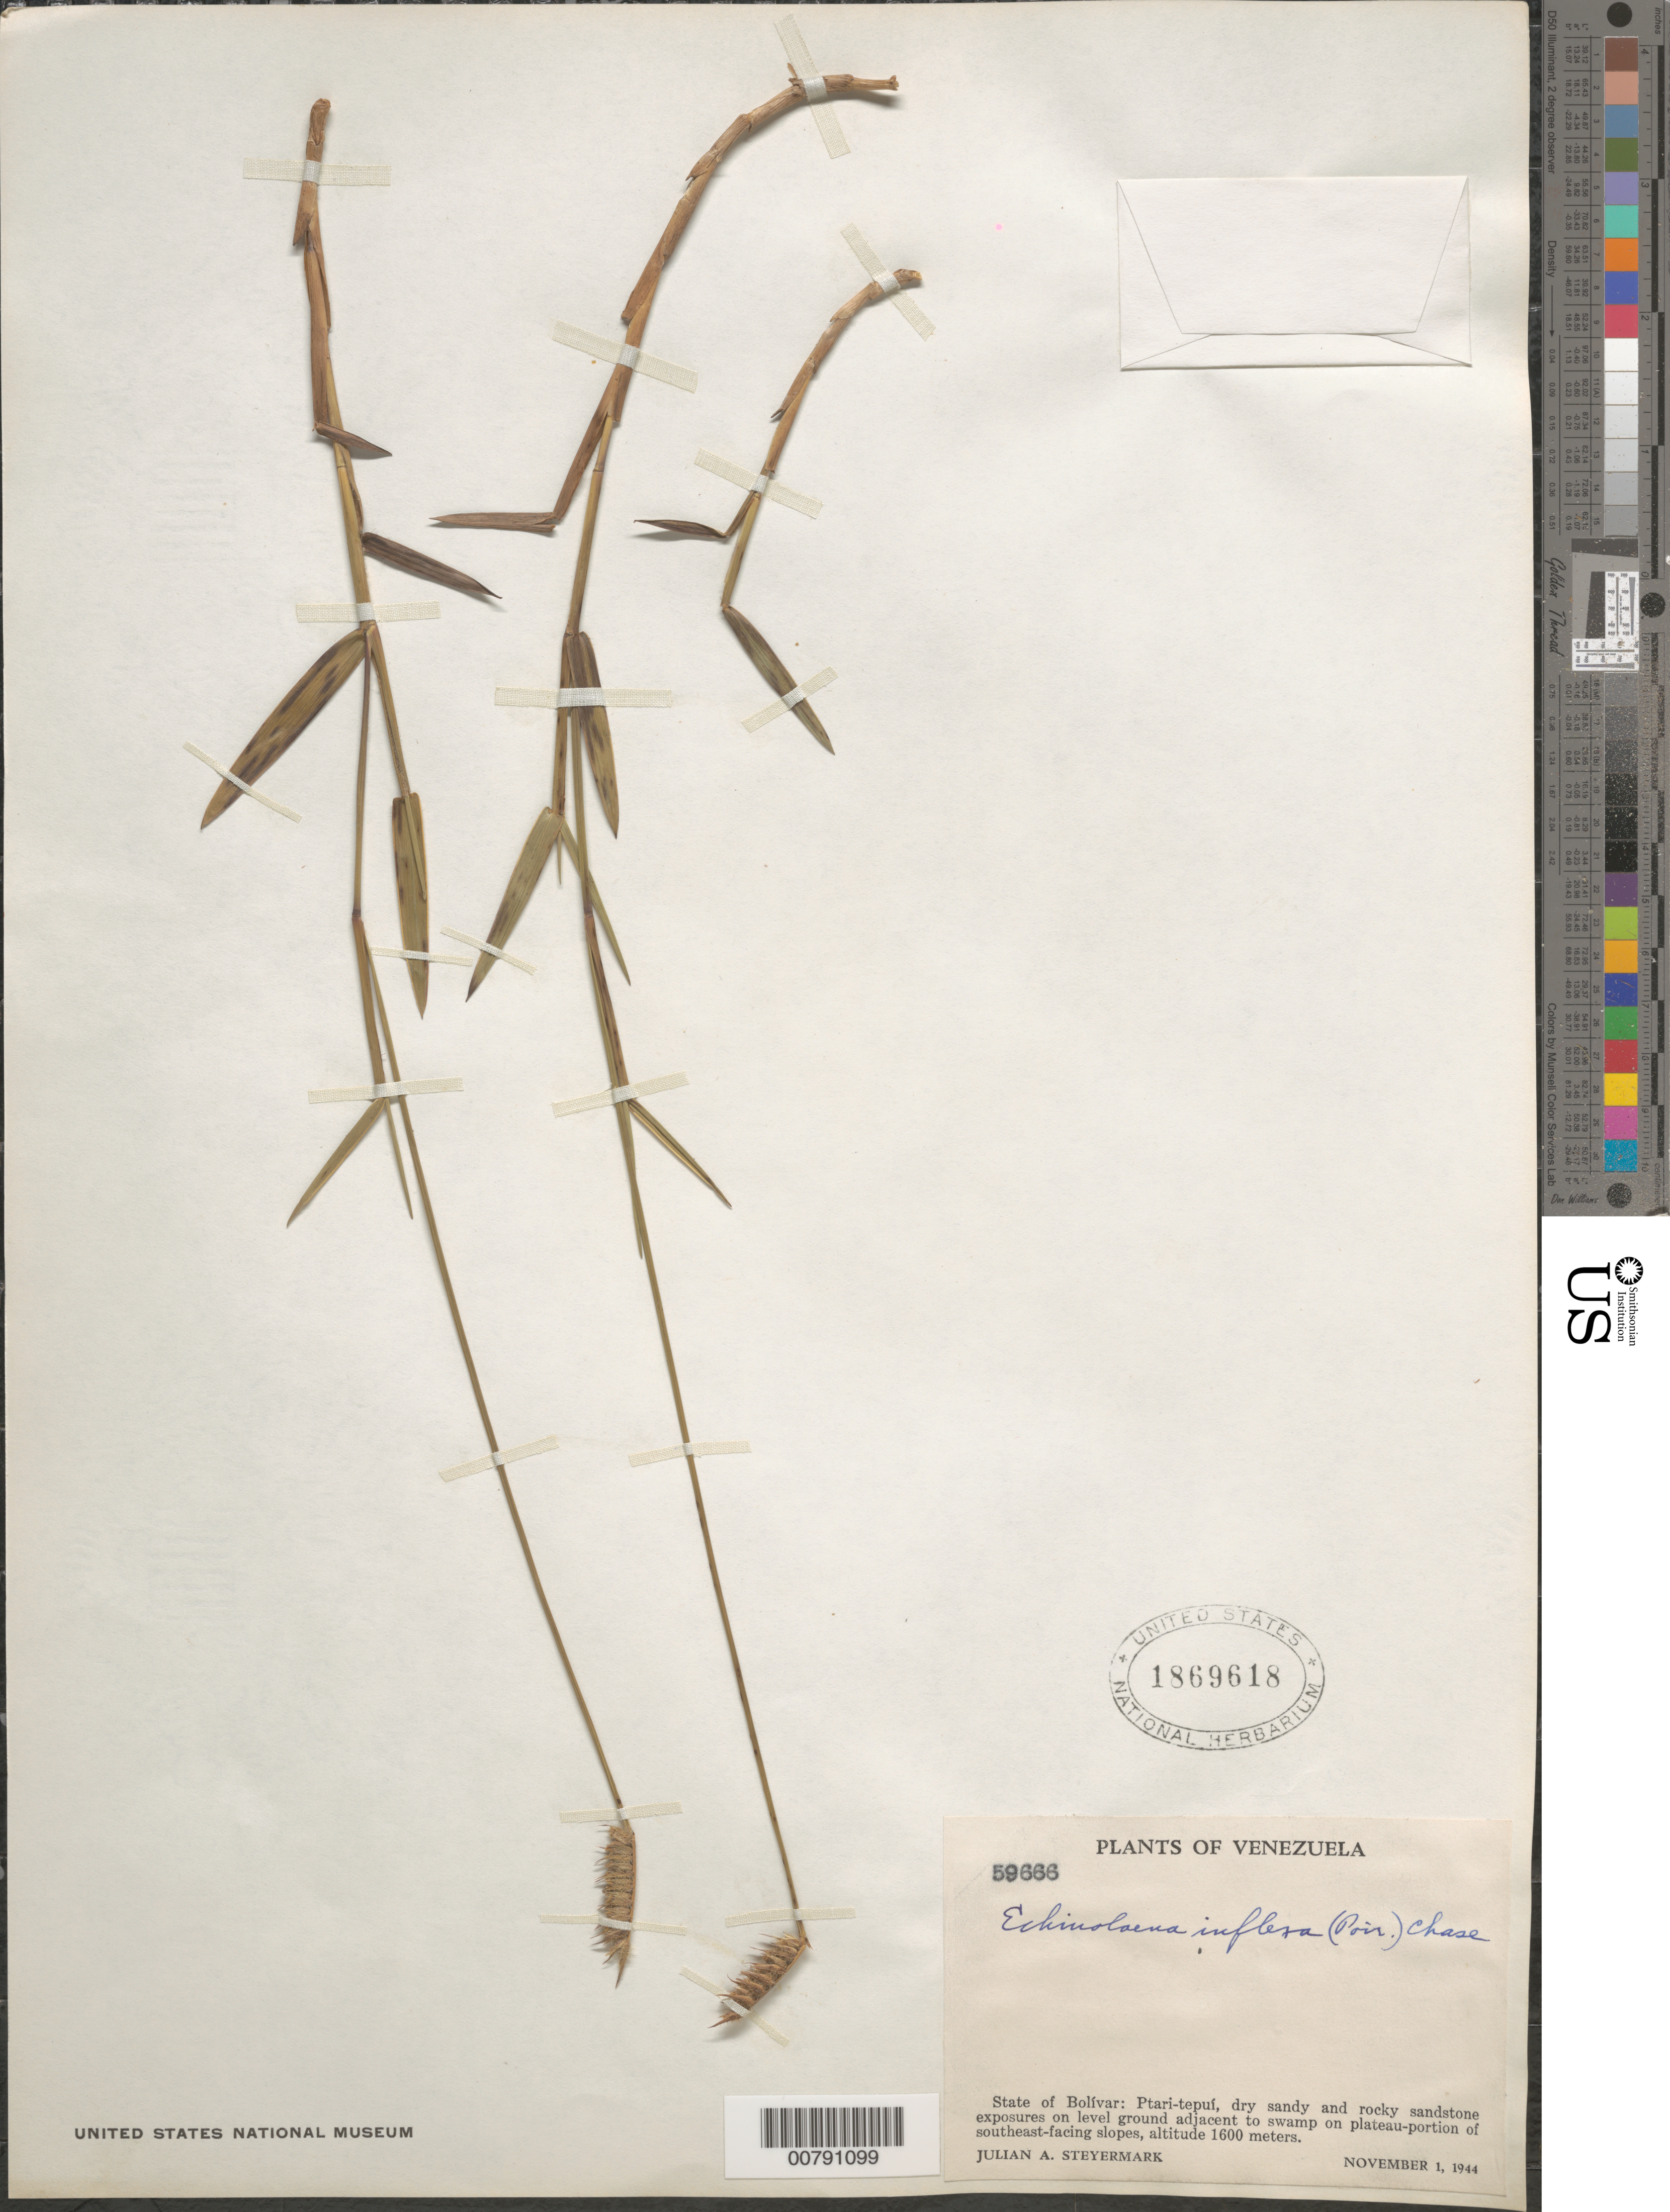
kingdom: Plantae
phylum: Tracheophyta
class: Liliopsida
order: Poales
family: Poaceae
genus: Echinolaena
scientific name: Echinolaena inflexa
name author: (Poir.) Chase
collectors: J. Steyermark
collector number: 59666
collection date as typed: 1-Nov-44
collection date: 1944-11-01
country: Venezuela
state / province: Bolívar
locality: Ptari-tepuí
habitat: Dry, sandy and rocky sandstone exposures on level ground adjacent to swamp; among rocks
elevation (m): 1600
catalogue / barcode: US 1869618